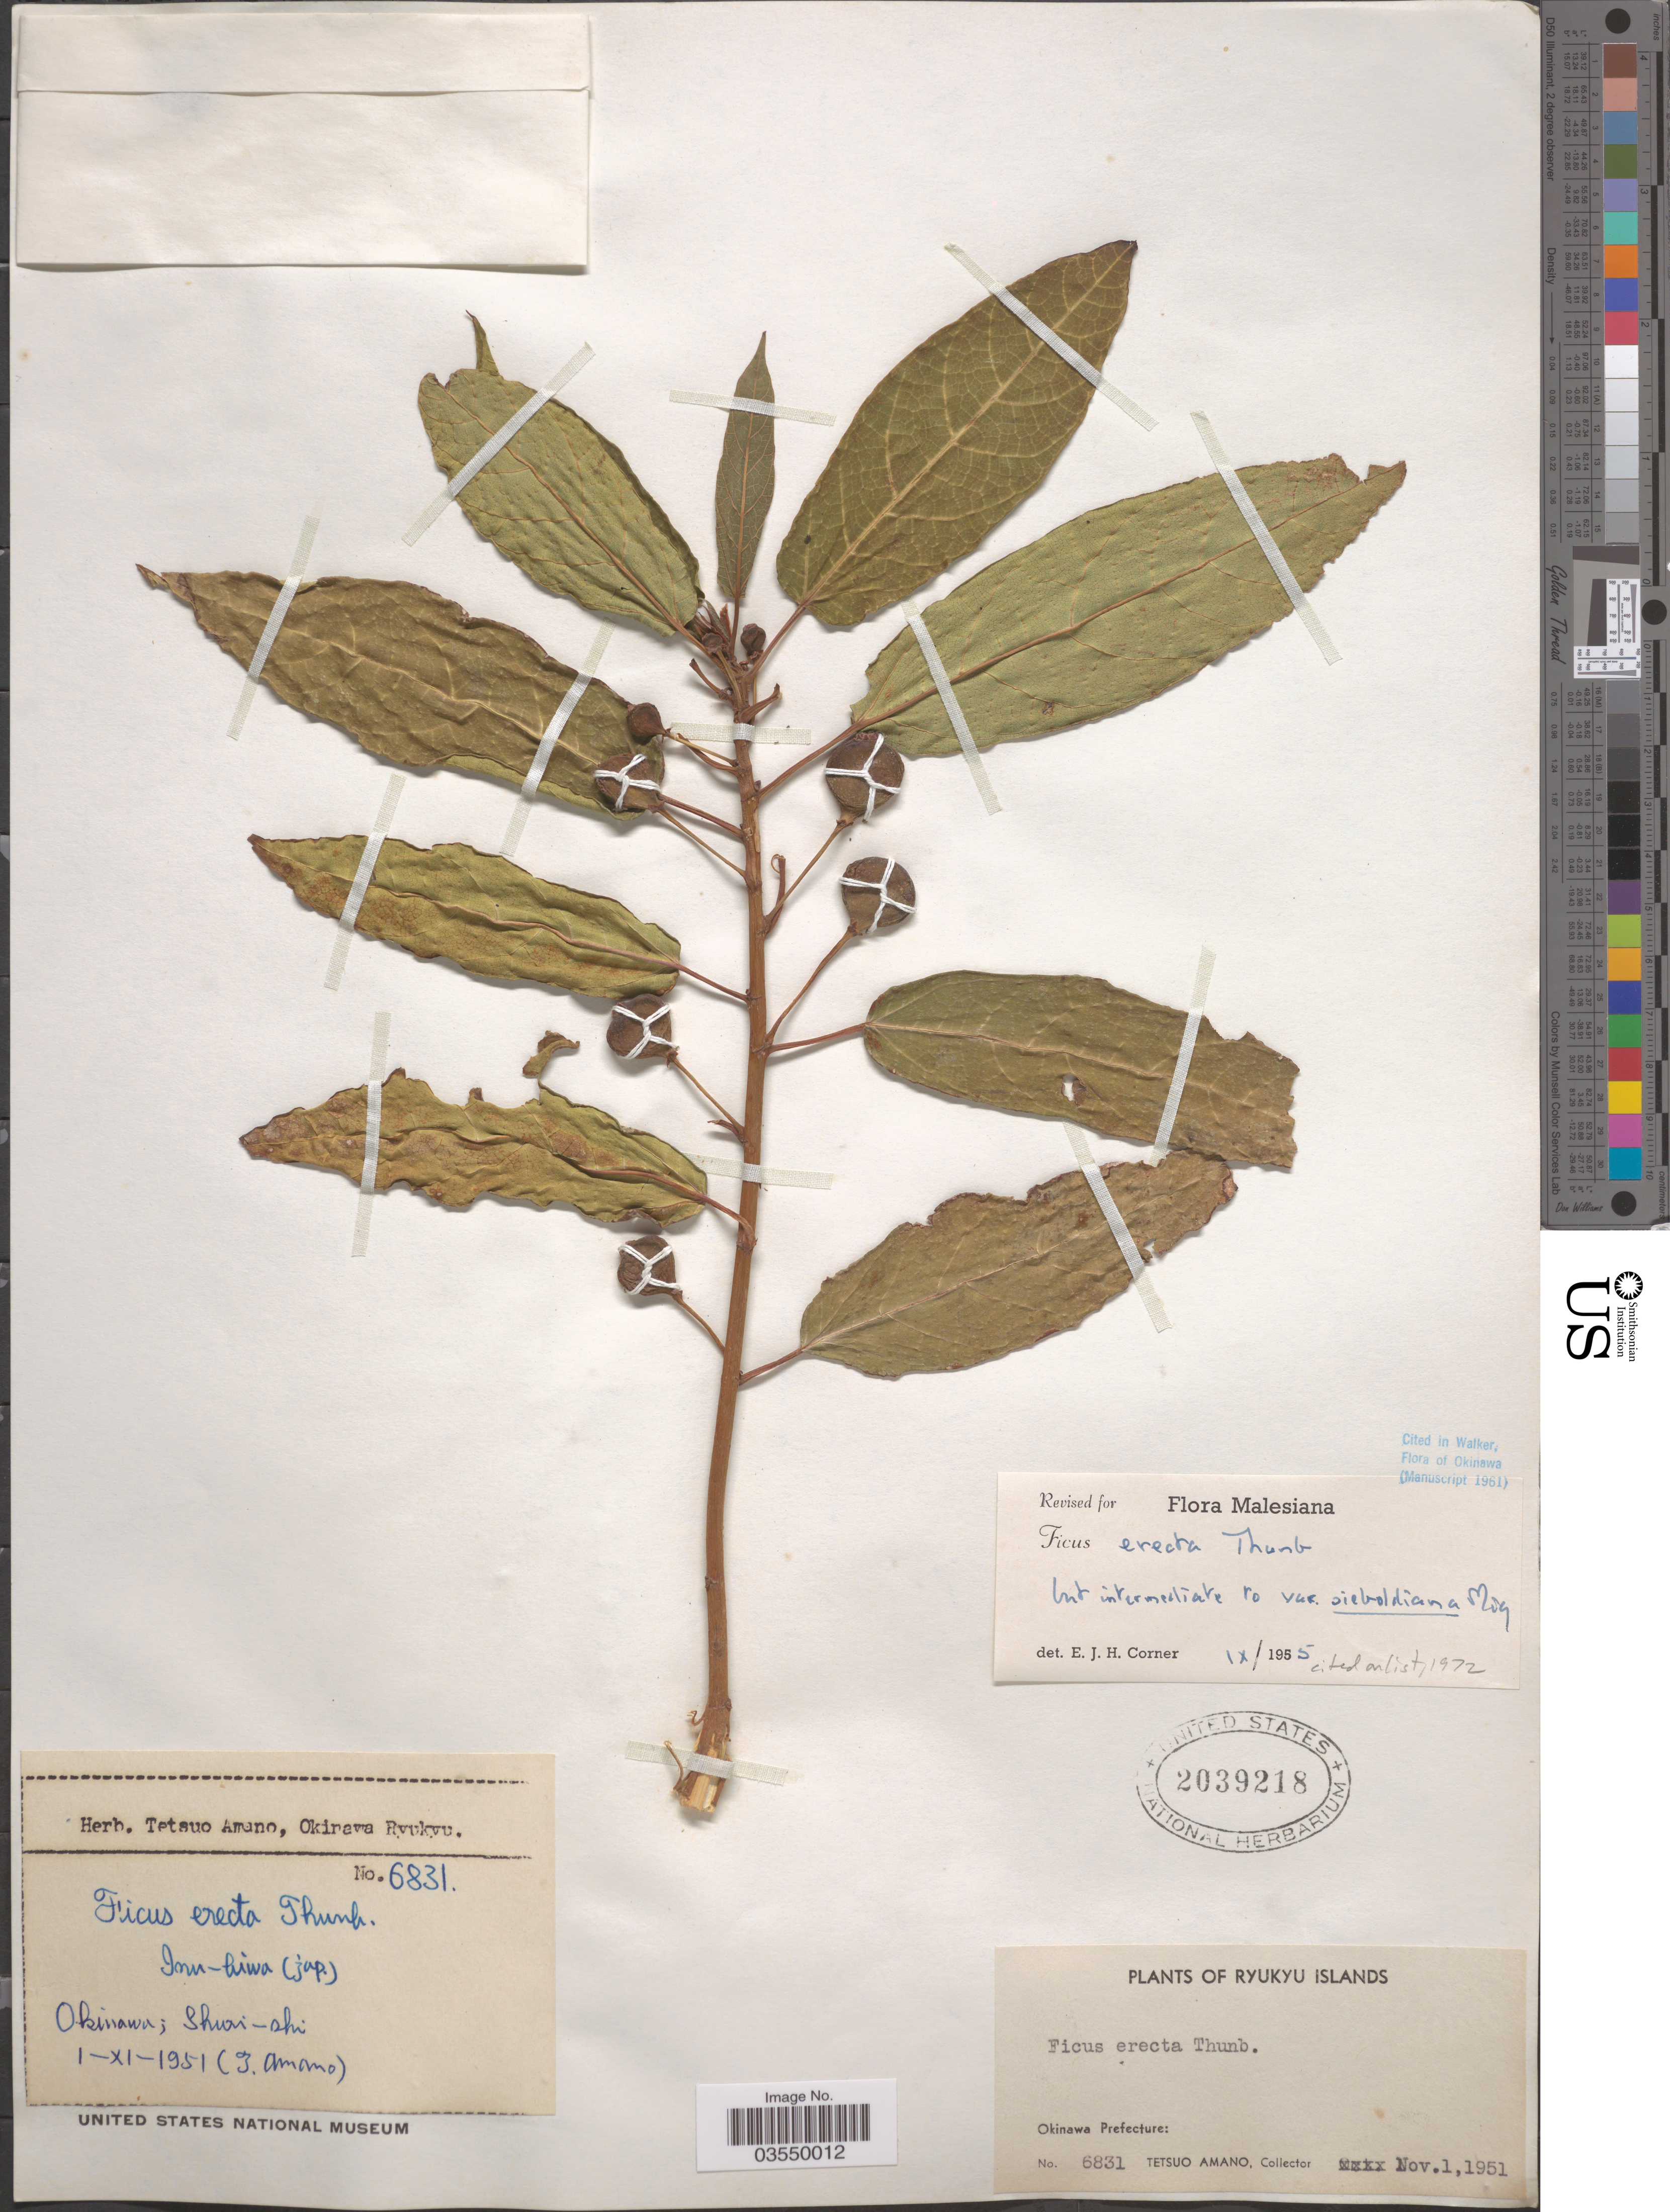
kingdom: Plantae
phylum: Tracheophyta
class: Magnoliopsida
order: Rosales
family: Moraceae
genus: Ficus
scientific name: Ficus erecta var. erecta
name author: Thunb.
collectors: T. Amano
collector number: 6831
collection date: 1951-11-01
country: Japan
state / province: Okinawa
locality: Ryukyu Islands. Okinawa Prefecture. Shuri-shi.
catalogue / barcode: US 2039218